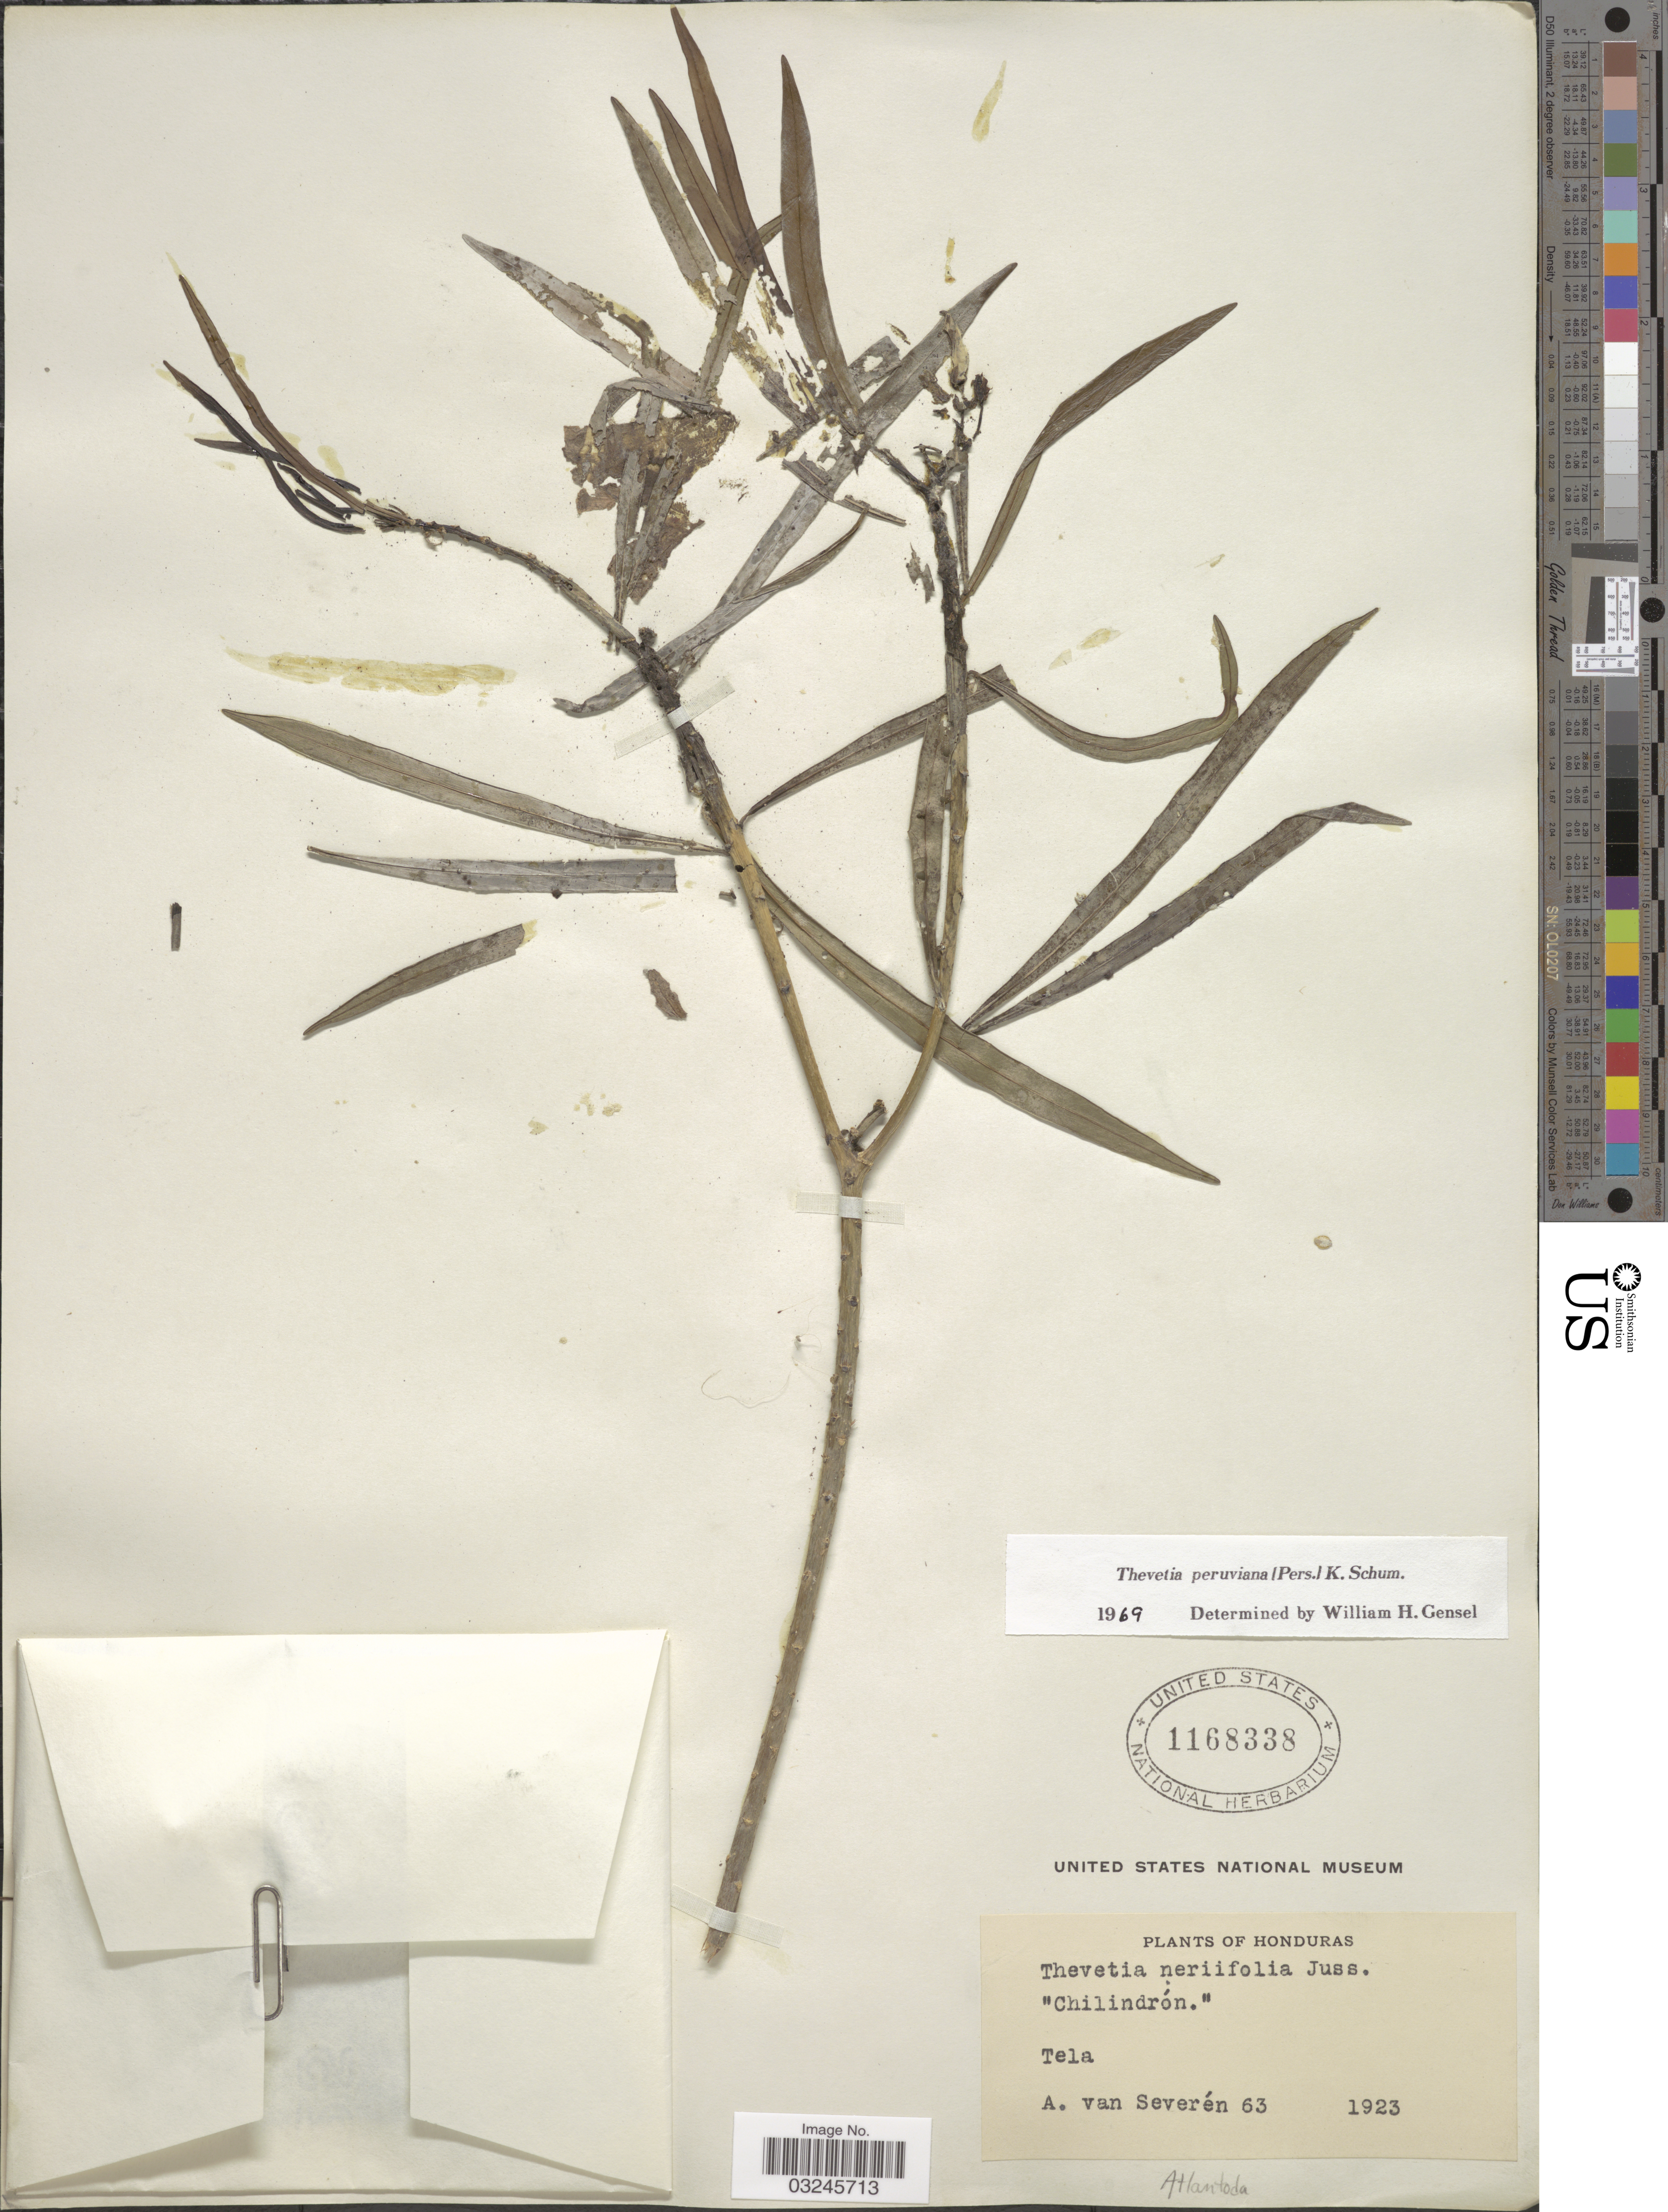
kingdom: Plantae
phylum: Tracheophyta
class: Magnoliopsida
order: Gentianales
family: Apocynaceae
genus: Thevetia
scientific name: Thevetia peruviana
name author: (Pers.) K. Schum.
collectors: A. Van Severen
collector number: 63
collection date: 1923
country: Honduras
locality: Tela.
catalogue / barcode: US 1168338